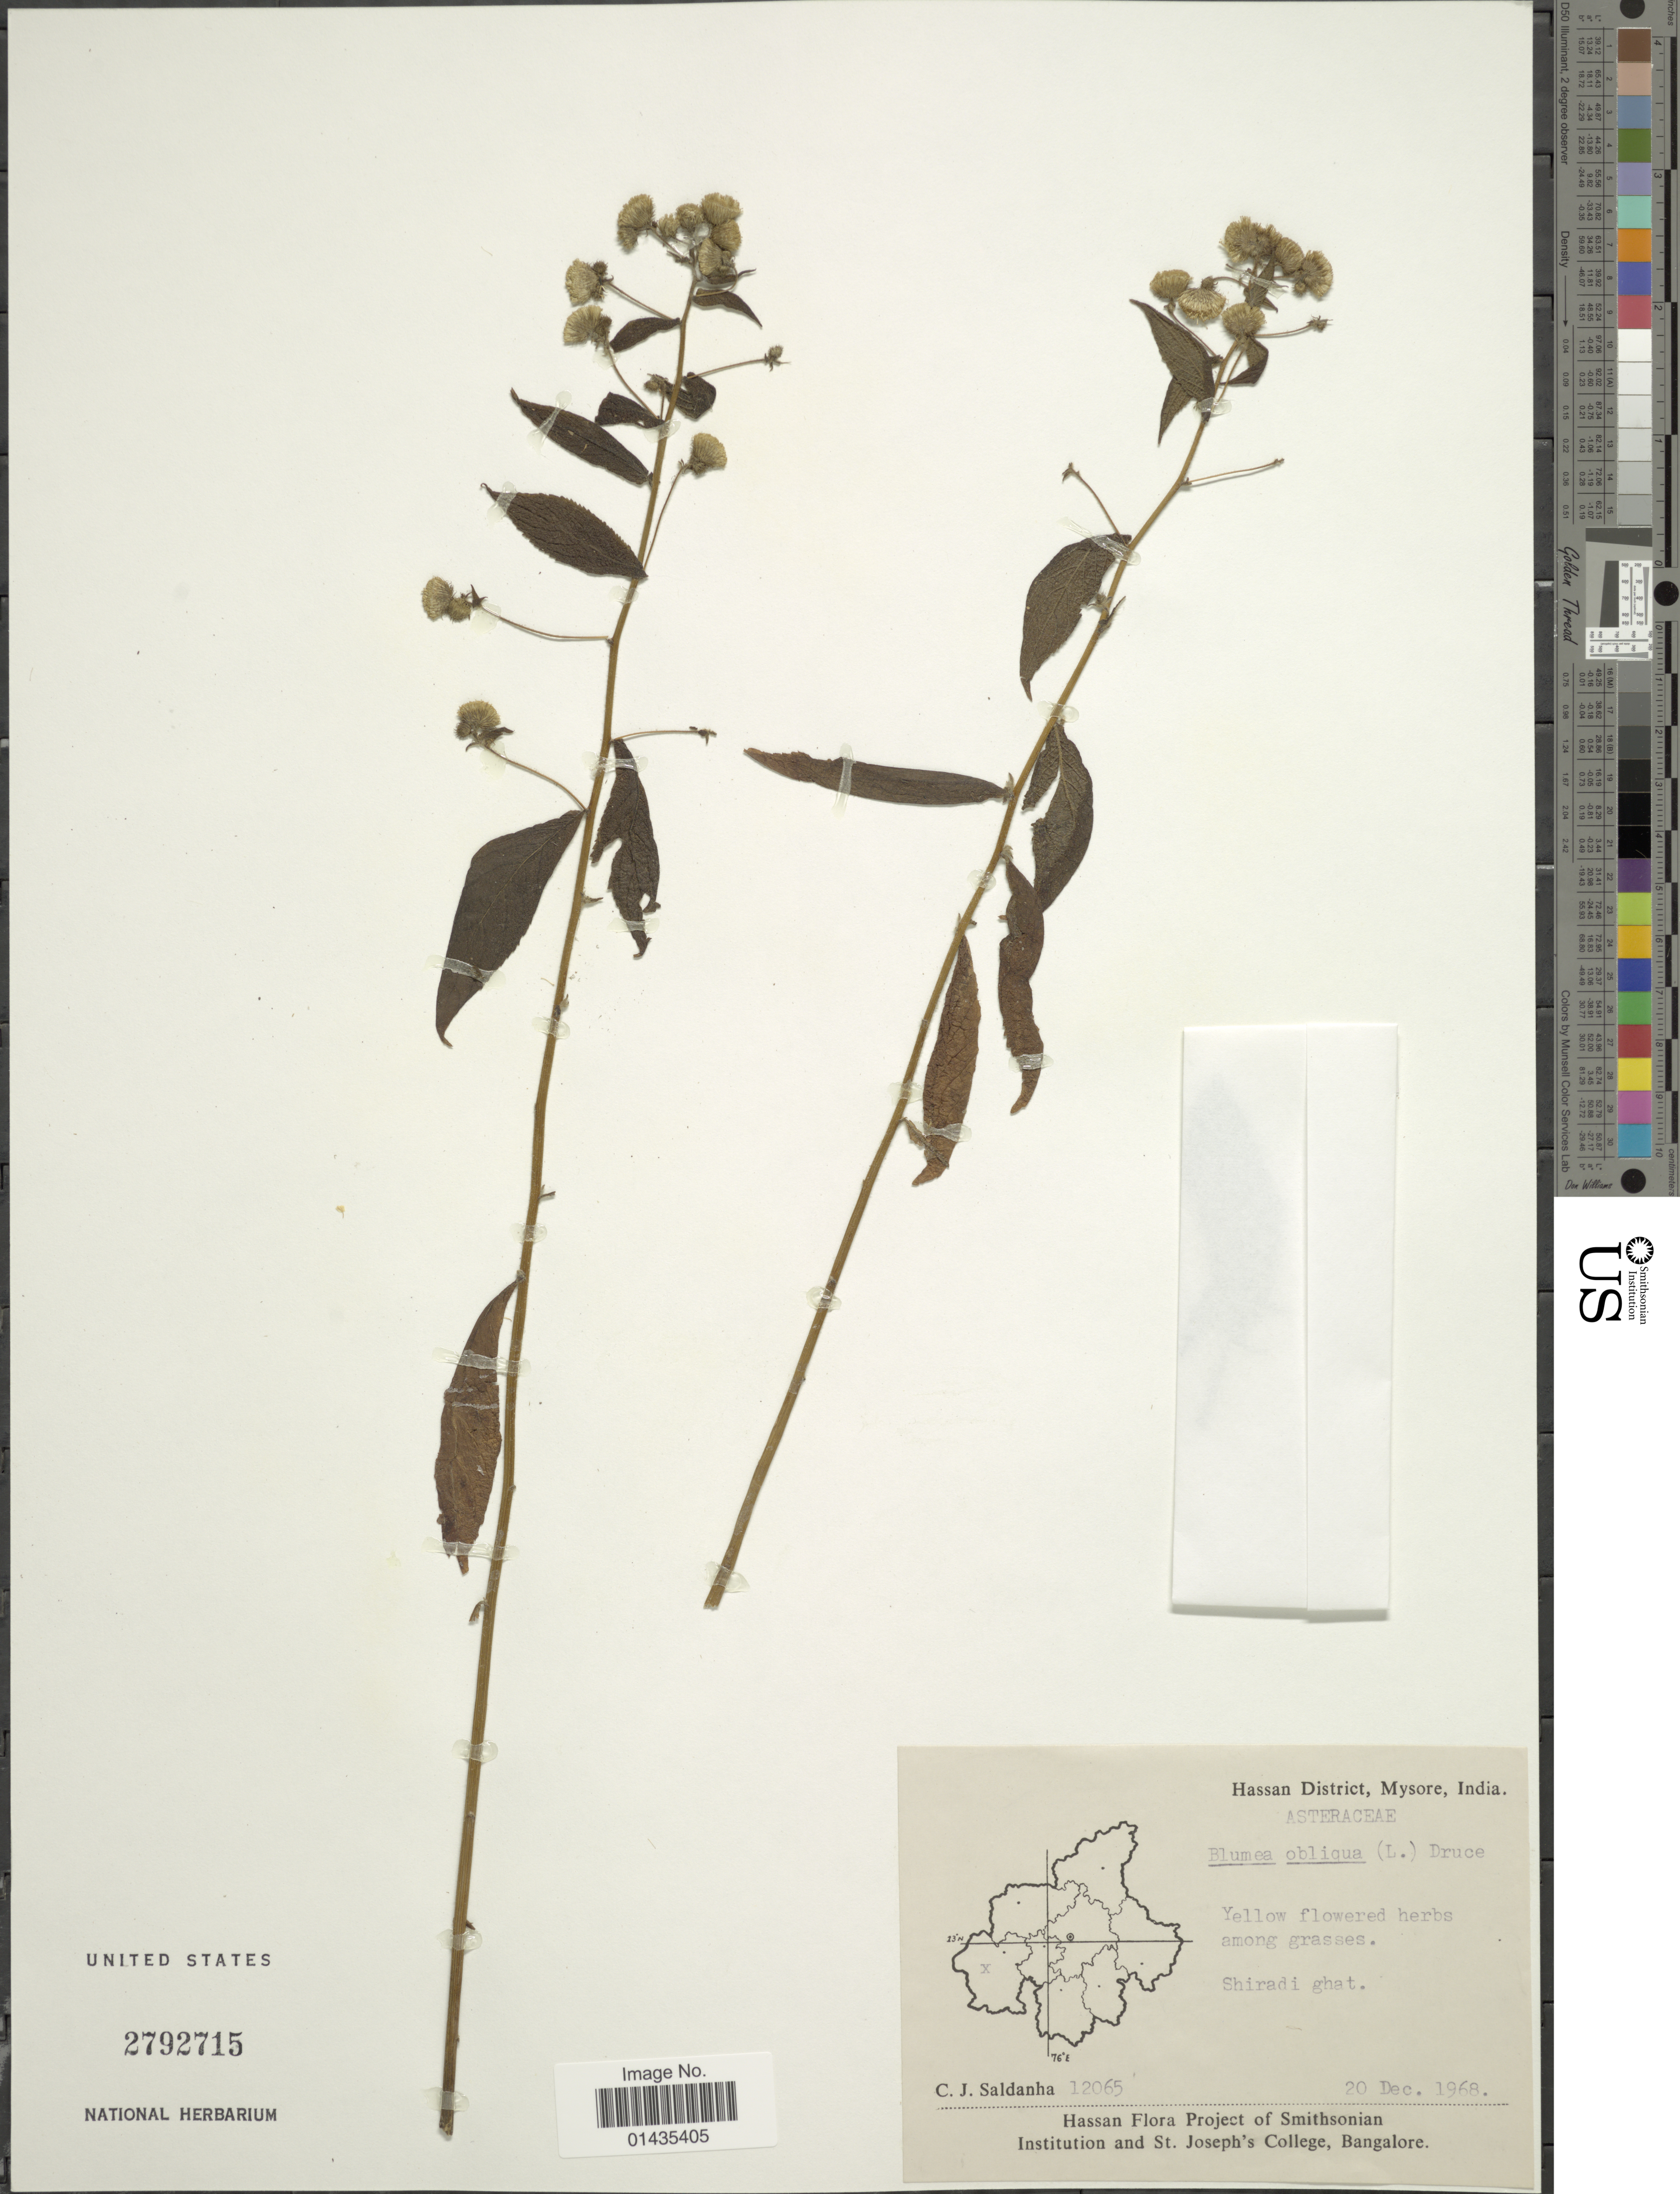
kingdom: Plantae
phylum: Tracheophyta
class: Magnoliopsida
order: Asterales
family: Asteraceae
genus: Blumea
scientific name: Blumea obliqua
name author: (L.) Druce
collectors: C. J. Saldanha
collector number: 12065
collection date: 1968-12-20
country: India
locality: Hassan District, Mysore, Shiradi ghat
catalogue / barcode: US 2792715